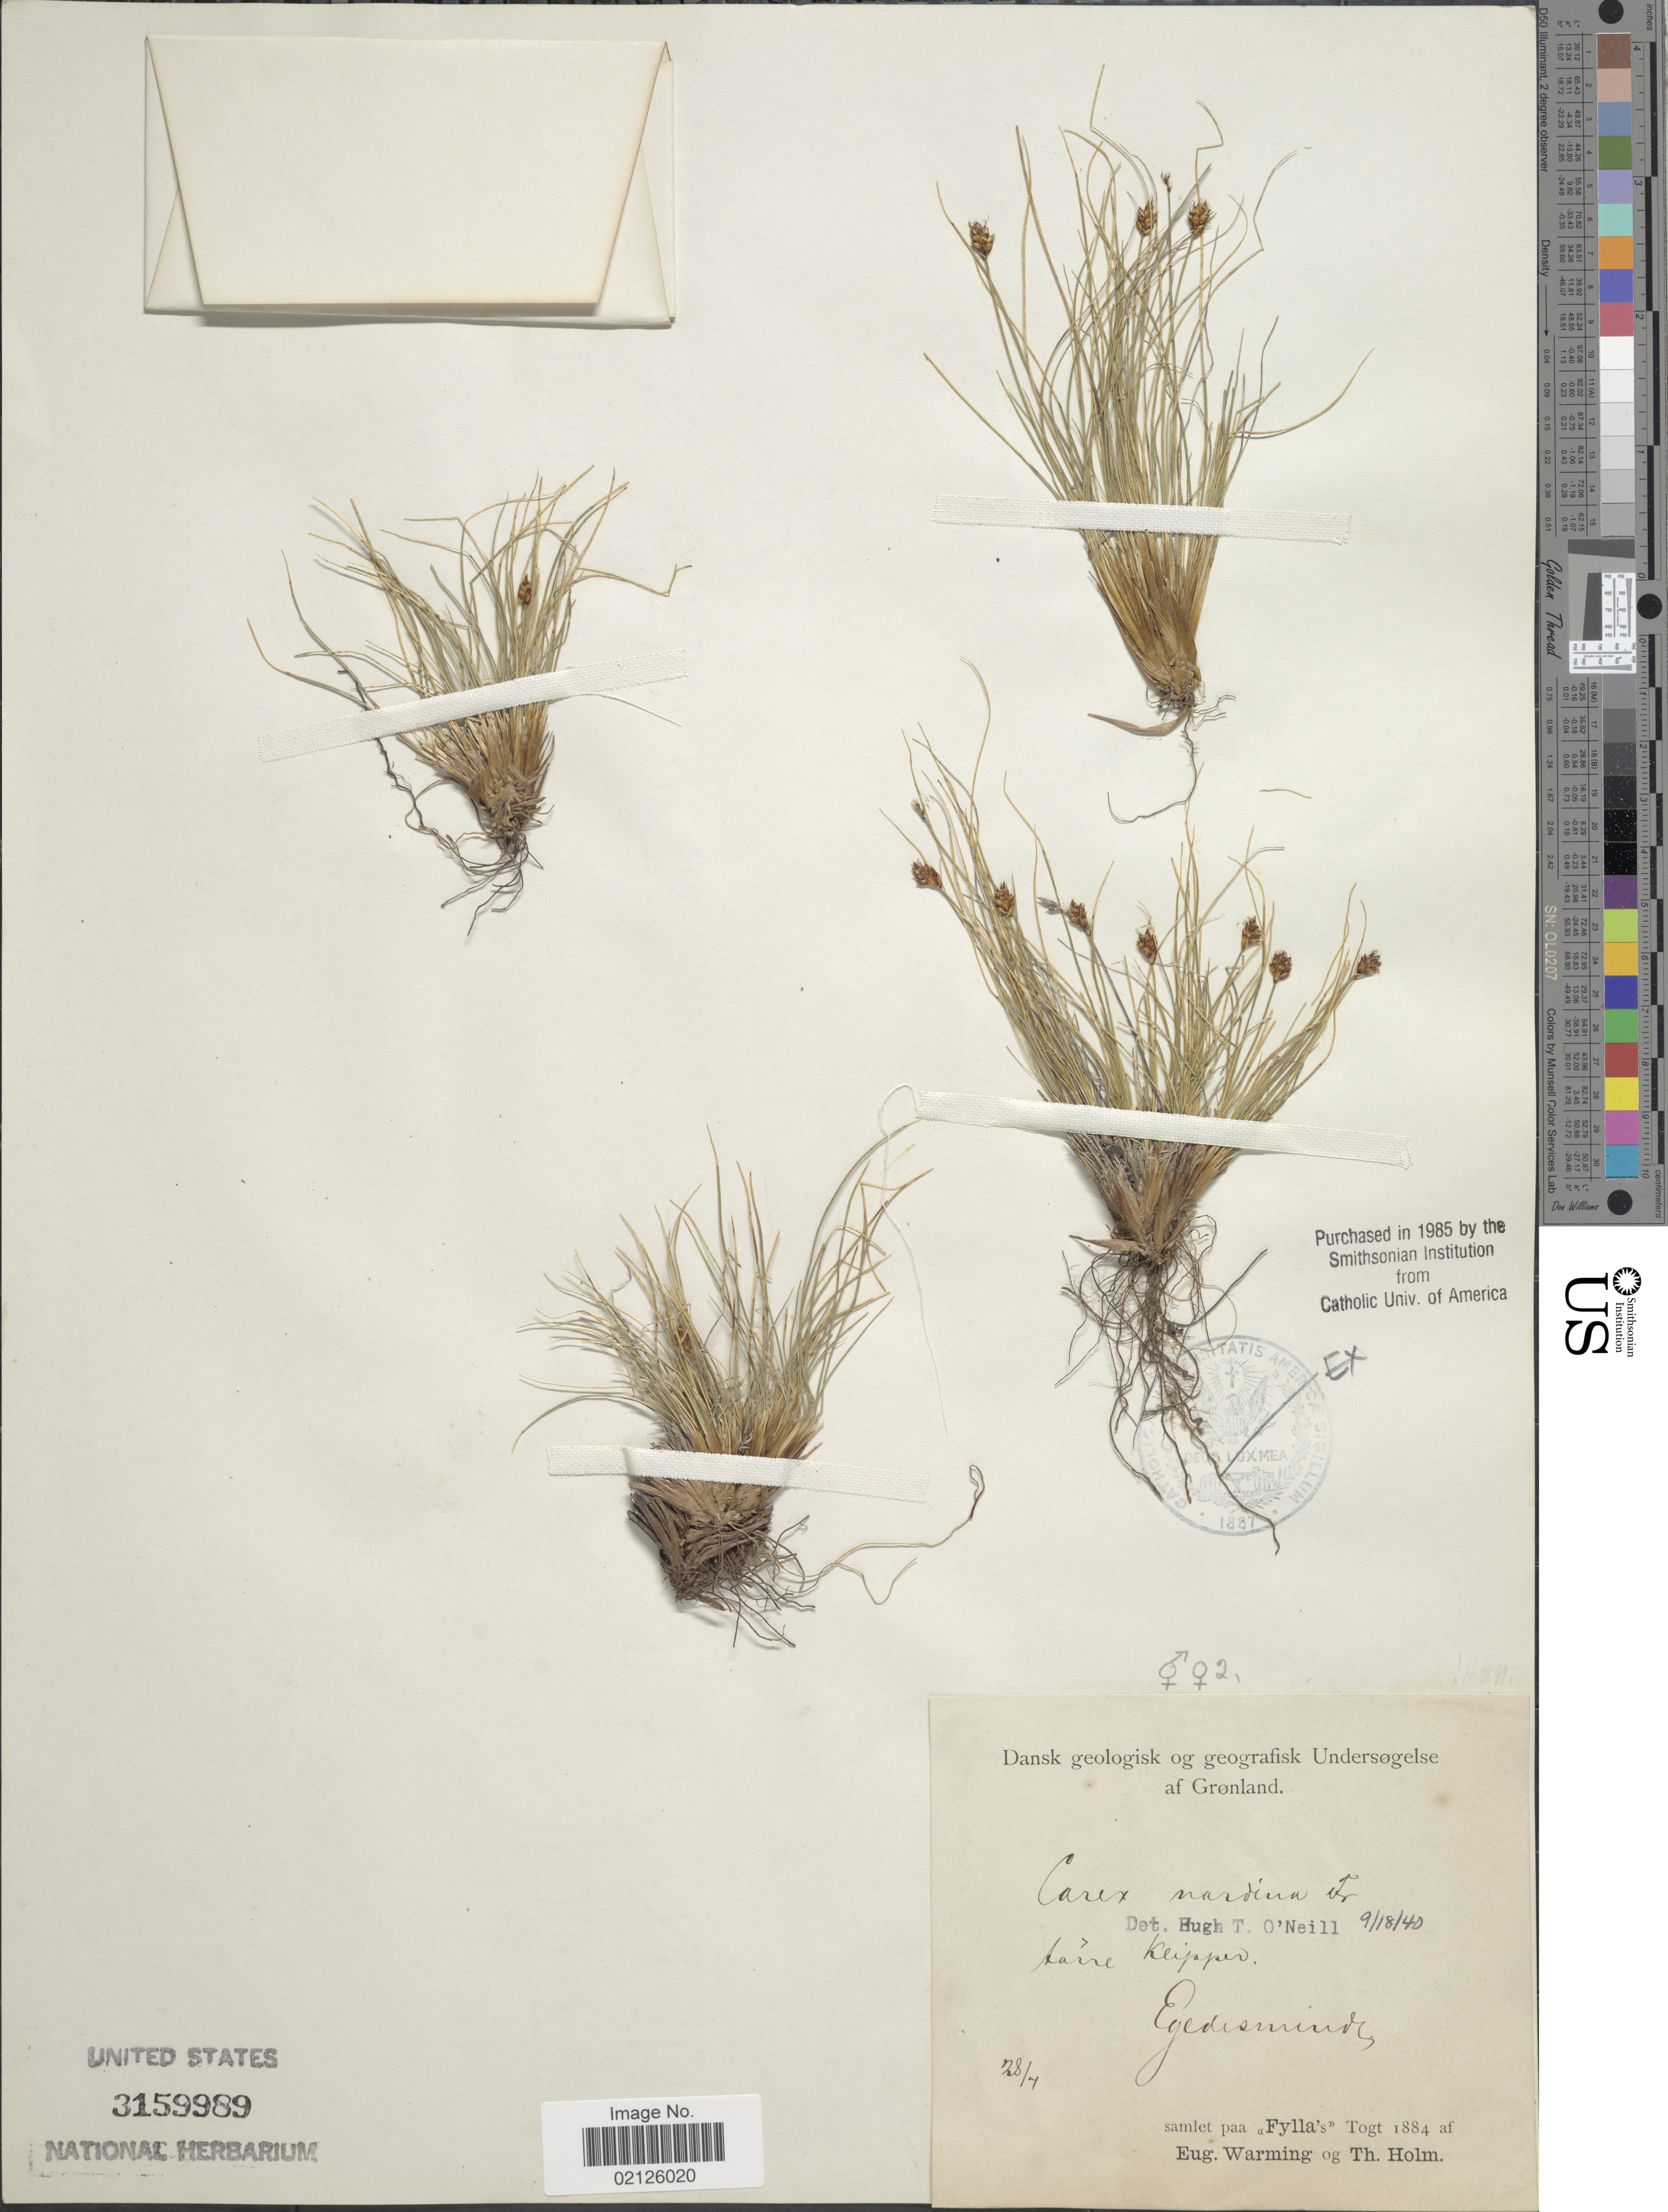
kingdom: Plantae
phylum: Tracheophyta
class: Liliopsida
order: Poales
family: Cyperaceae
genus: Carex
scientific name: Carex nardina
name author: (Hornem.) Fr.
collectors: E. Warming & T. Holm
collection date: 1884-07-28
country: Greenland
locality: Dansk geologisk og geografisk Underøgelse af Grønland, samlet paa Fylla's Togt. Tarre Klipper, Egedesminde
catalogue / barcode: US 3159989